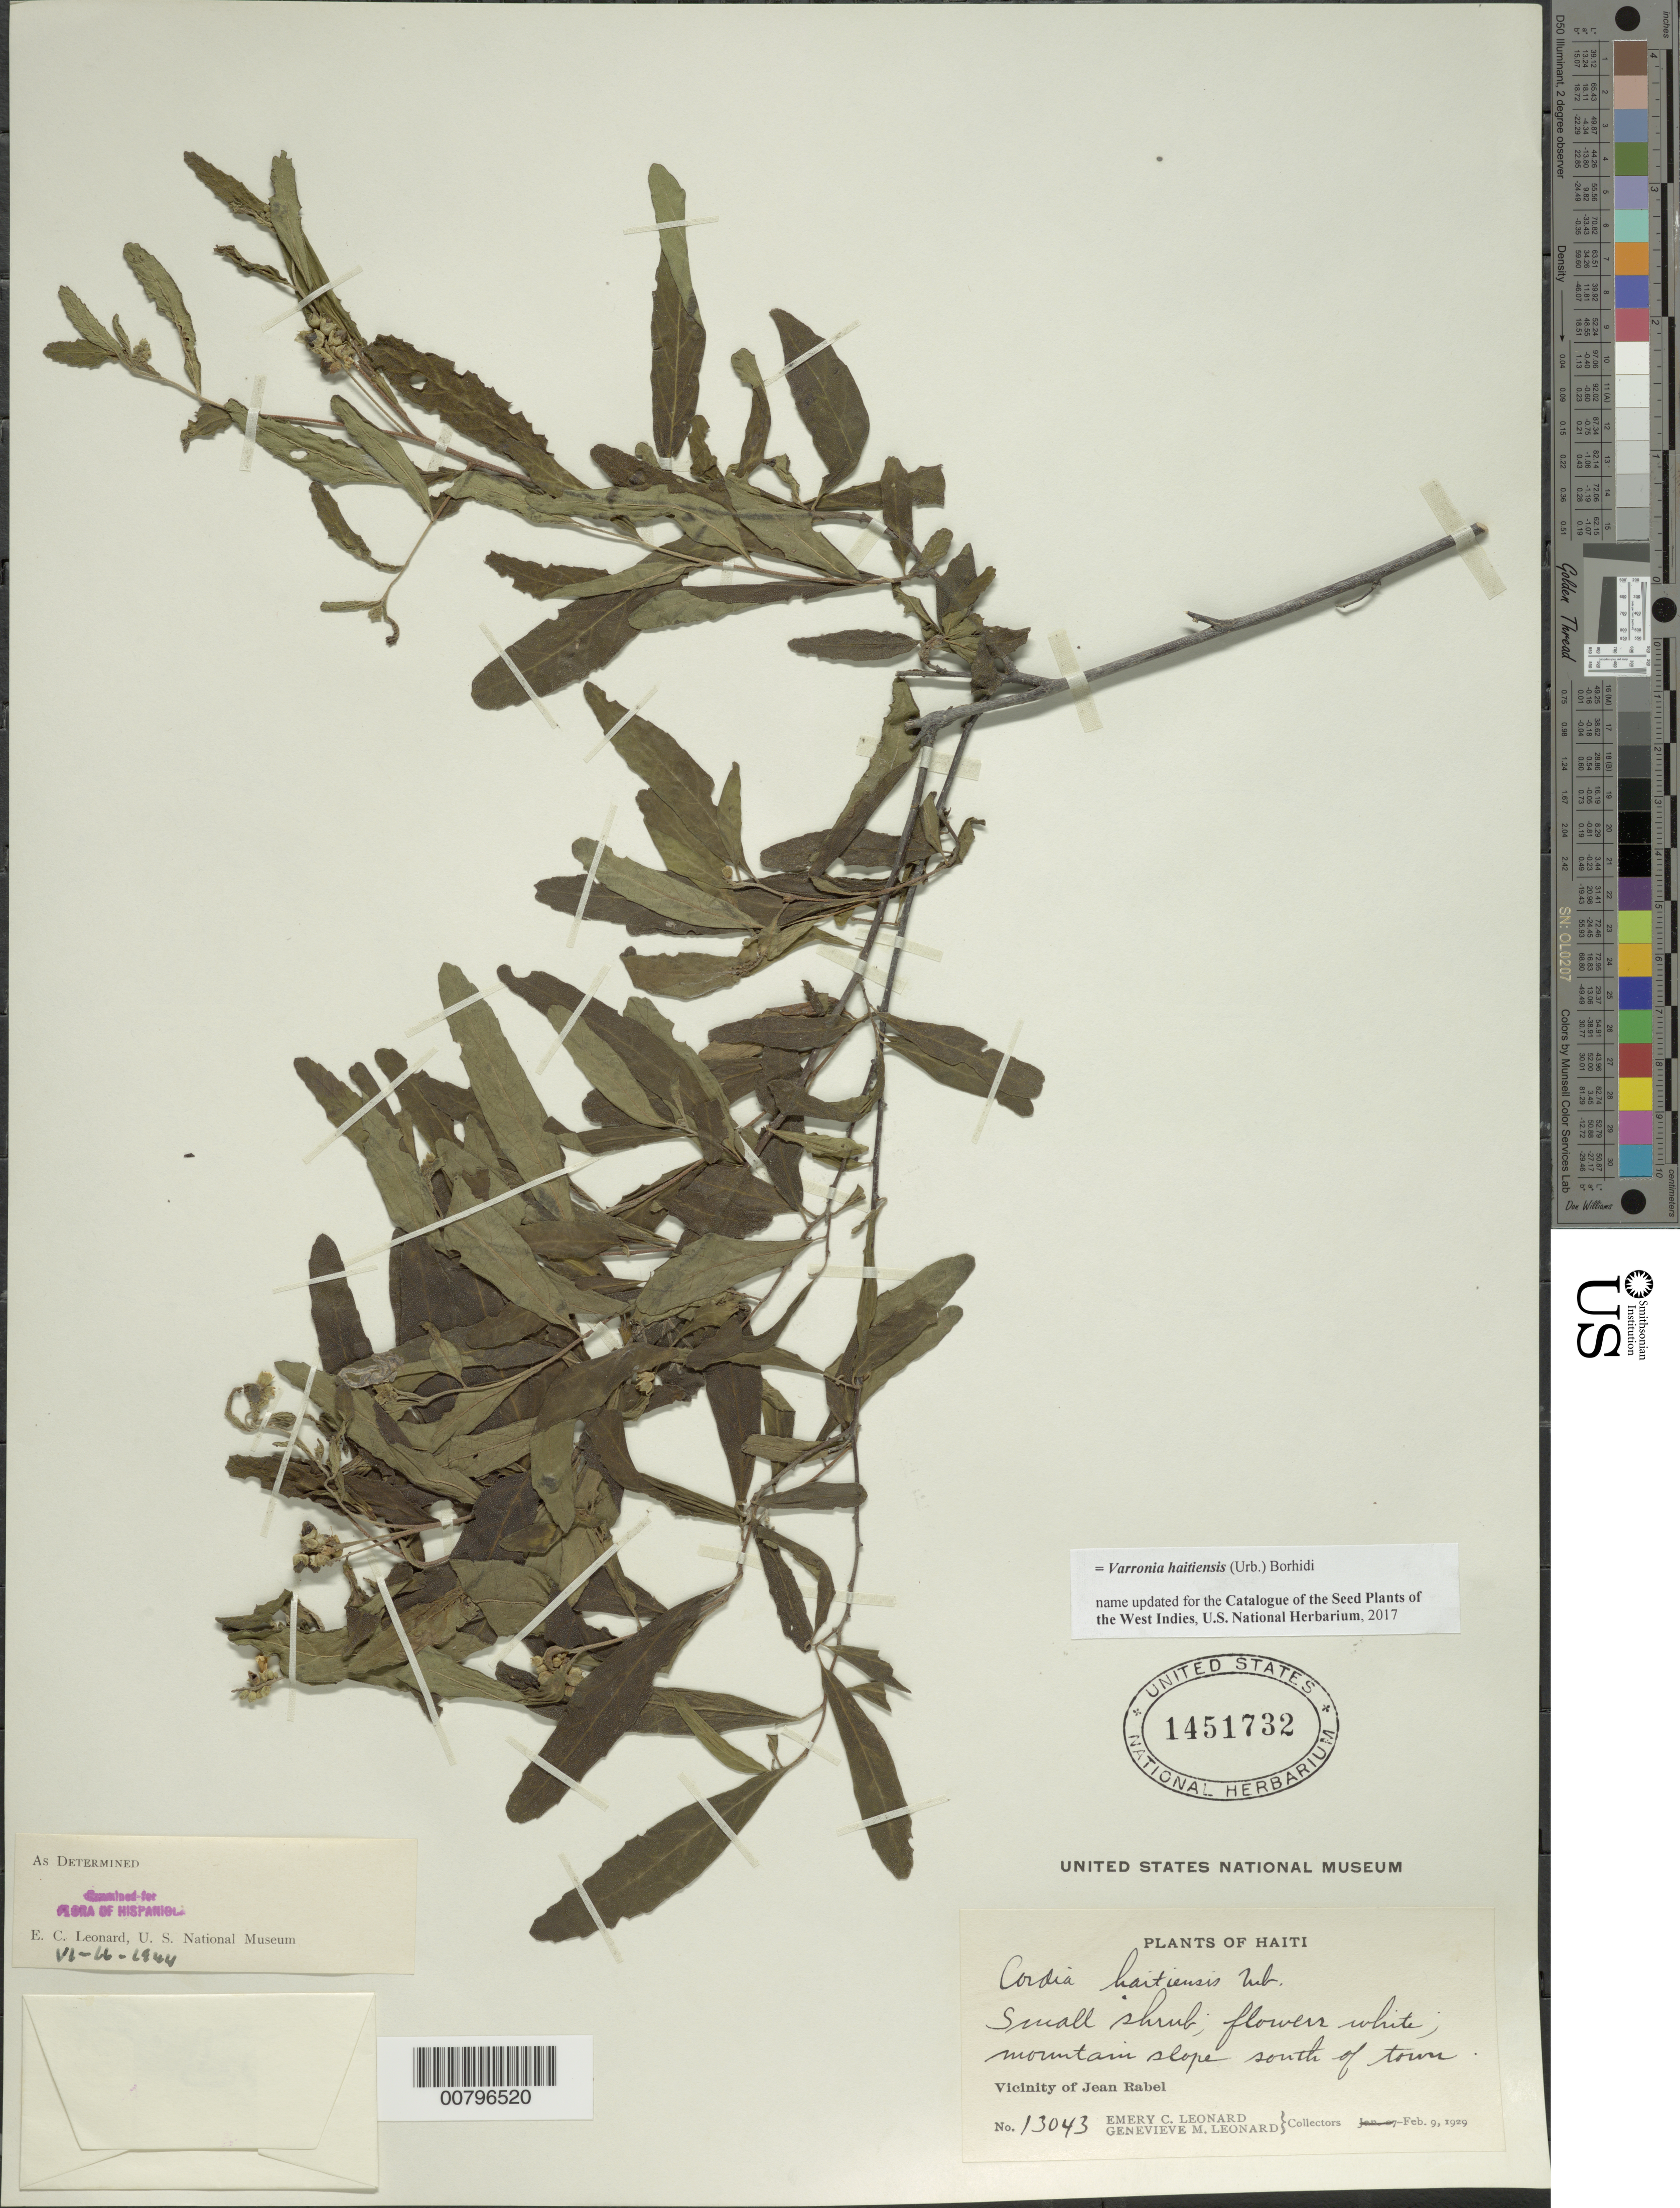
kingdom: Plantae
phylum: Tracheophyta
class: Magnoliopsida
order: Boraginales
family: Cordiaceae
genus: Varronia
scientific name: Varronia haitiensis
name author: (Urb.) Borhidi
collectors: E. C. Leonard & G. M. Leonard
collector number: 13043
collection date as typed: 09 Feb 1929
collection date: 1929-02-09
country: Haiti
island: Hispaniola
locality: Vicinity of Jean Rabel, south of town.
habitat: Mountain slopes.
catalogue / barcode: US 1451732